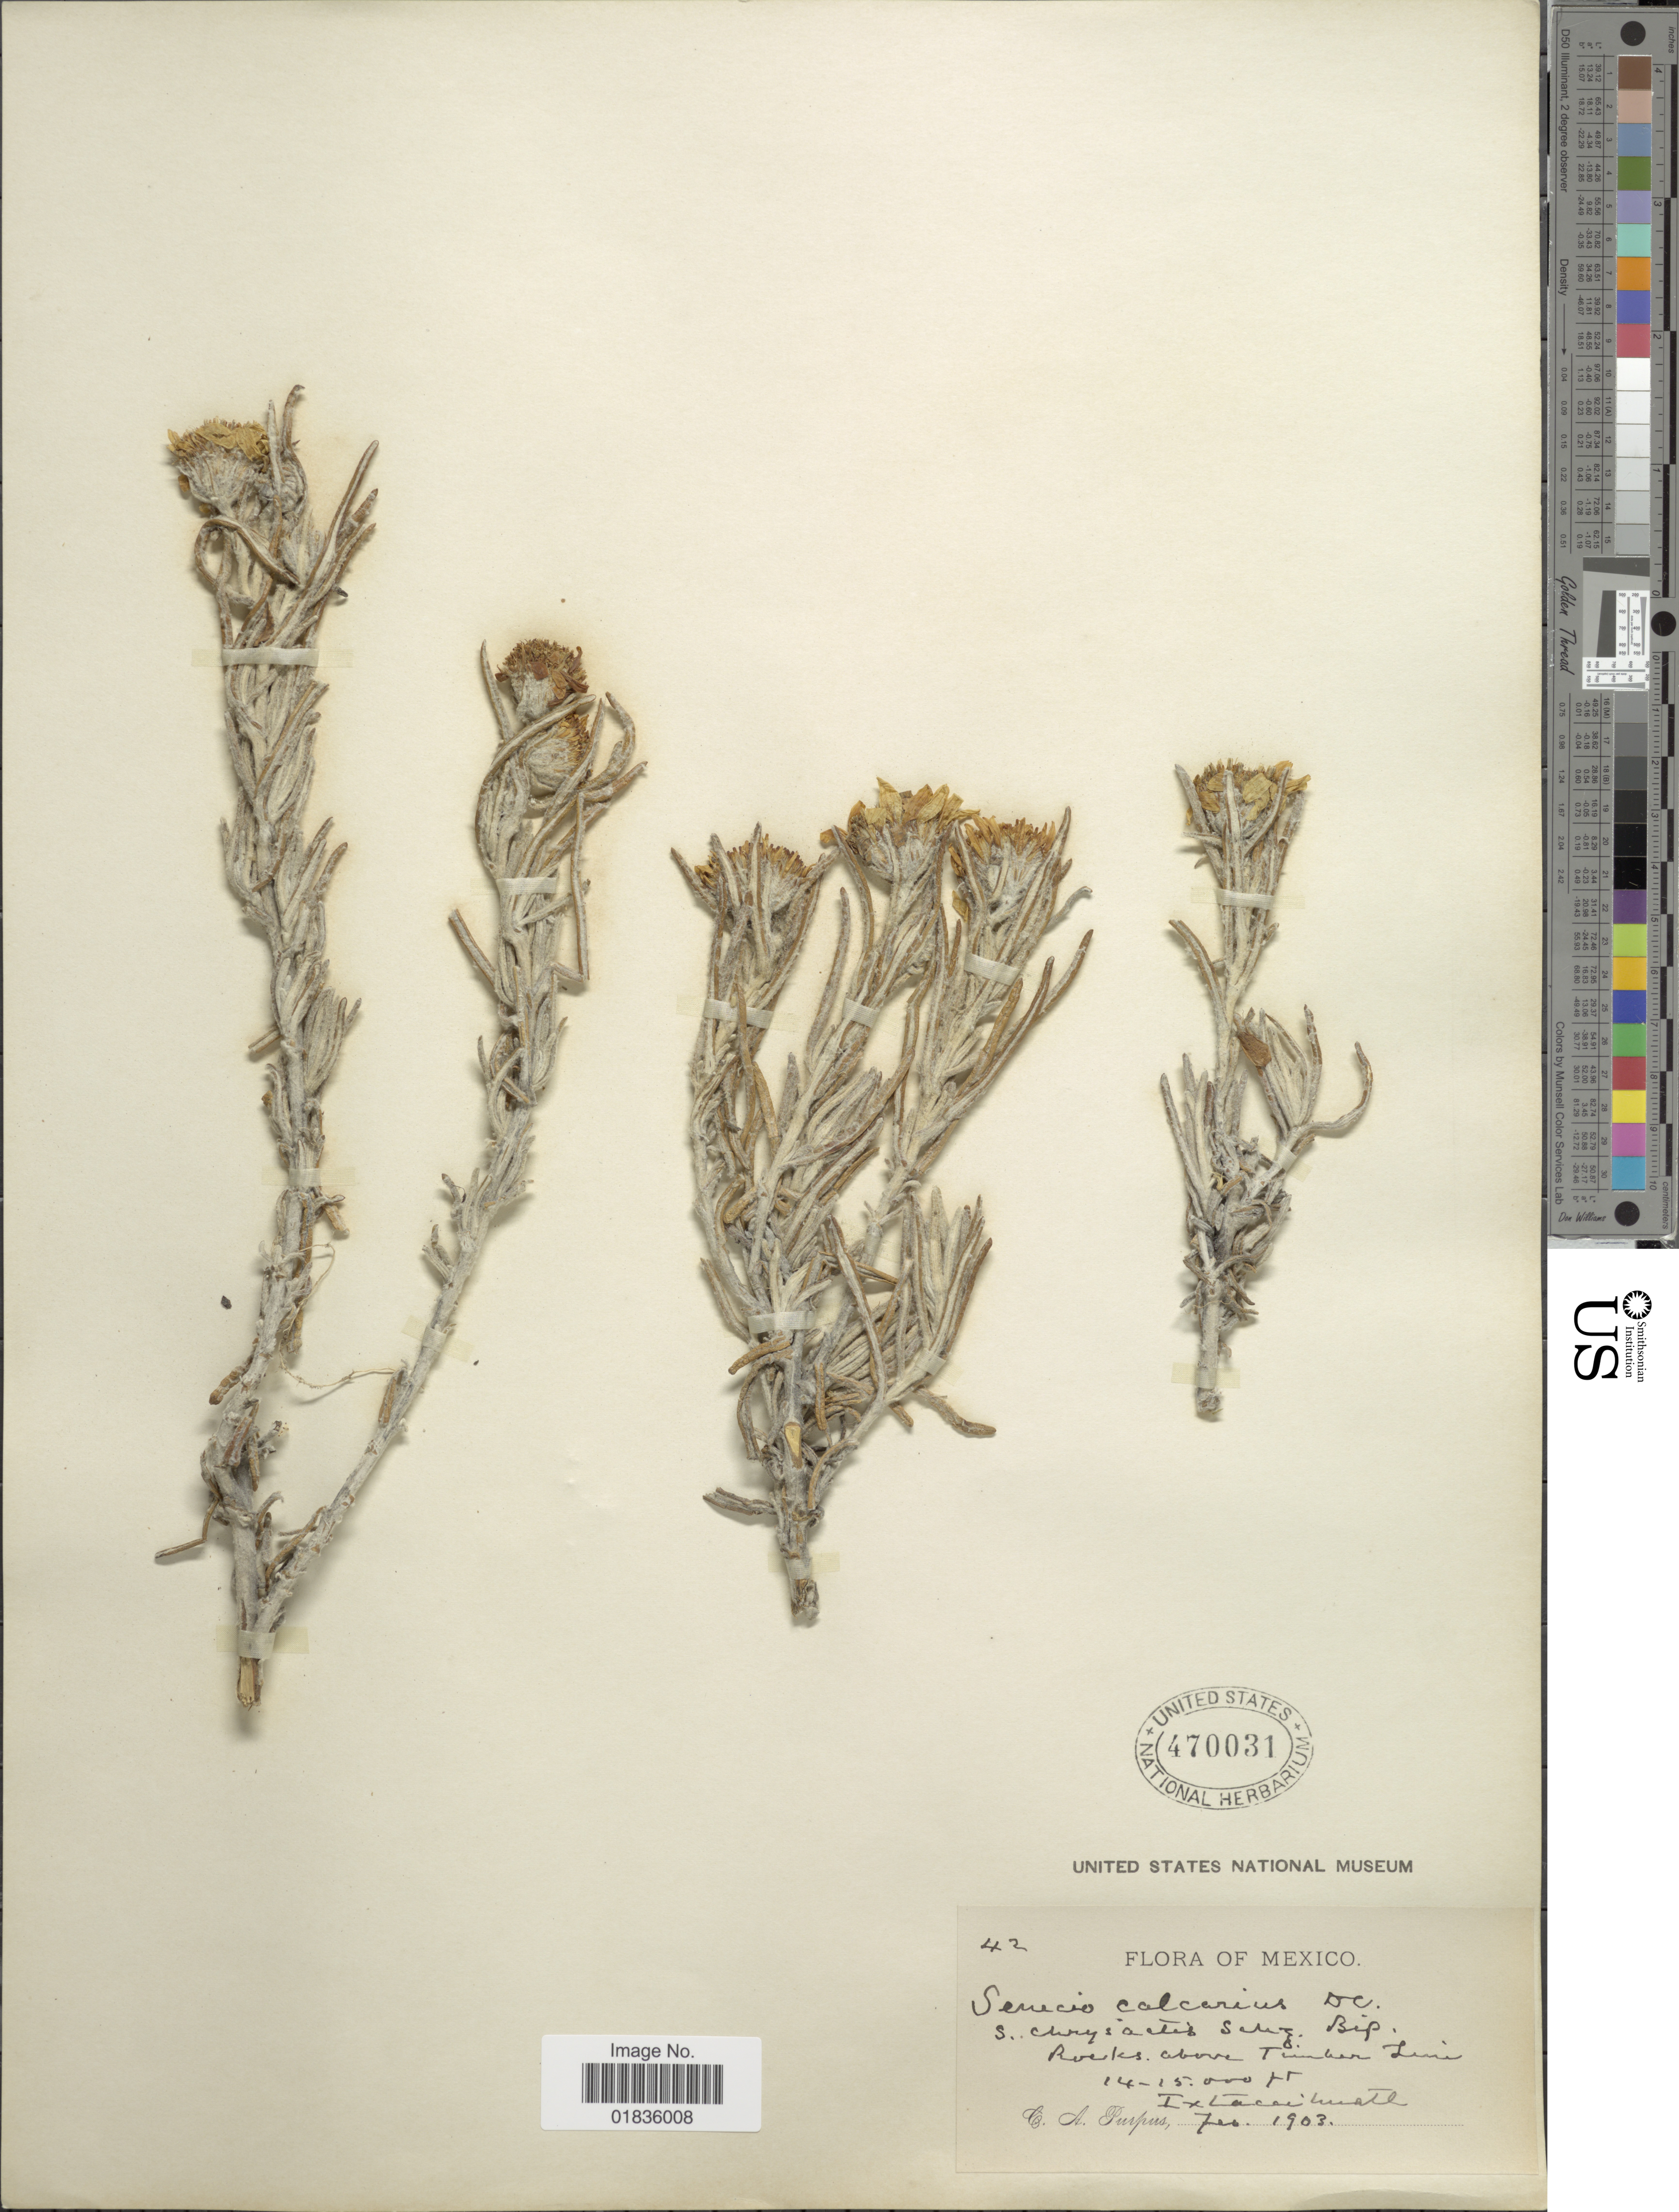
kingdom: Plantae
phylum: Tracheophyta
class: Magnoliopsida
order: Asterales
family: Asteraceae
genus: Senecio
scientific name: Senecio mairetianus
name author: DC.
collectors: C. A. Purpus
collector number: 42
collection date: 1903-02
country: Mexico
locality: Rocks above Timber Line, Ixtaccihuatl.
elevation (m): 4267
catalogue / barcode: US 470031